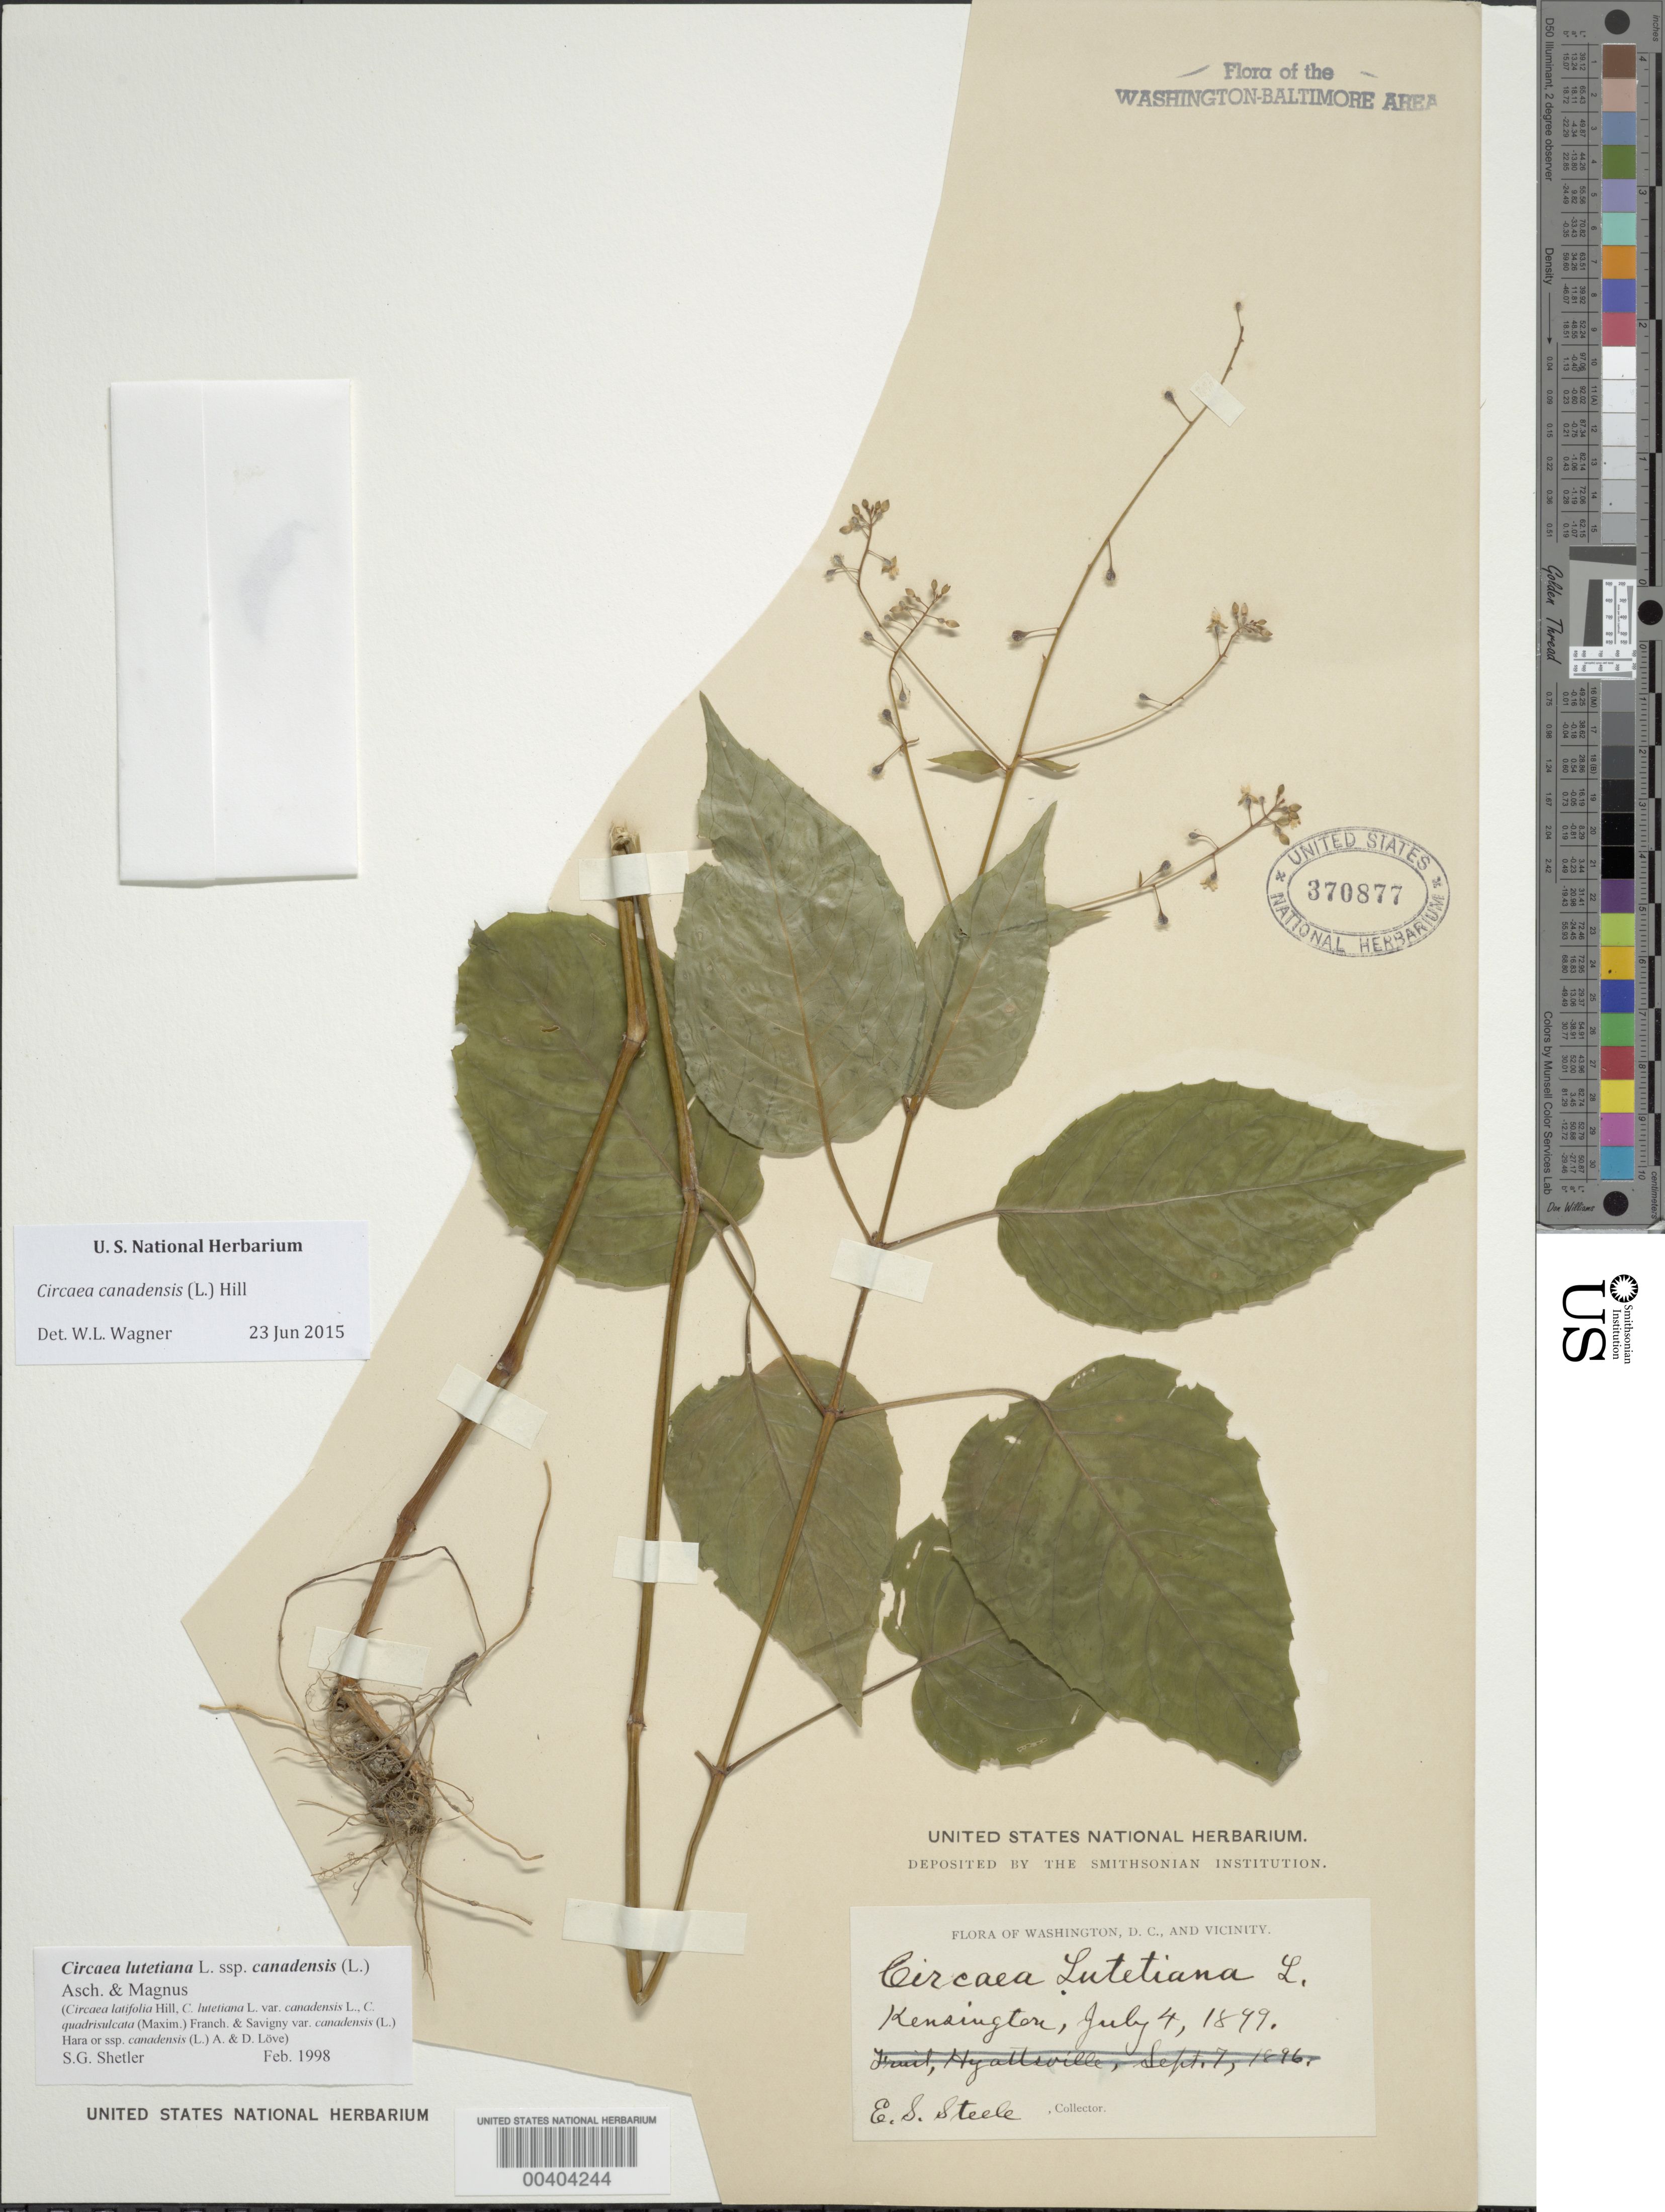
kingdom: Plantae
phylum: Tracheophyta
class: Magnoliopsida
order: Myrtales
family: Onagraceae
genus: Circaea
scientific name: Circaea canadensis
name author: (L.) Hill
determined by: Wagner, W. L., (BOT), Smithsonian Institution - National Museum of Natural History (UNITED STATES)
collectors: E. Steele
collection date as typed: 04 Jul 1899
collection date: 1899-07-04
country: United States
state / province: Maryland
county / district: Montgomery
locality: Kensington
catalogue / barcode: US 370877